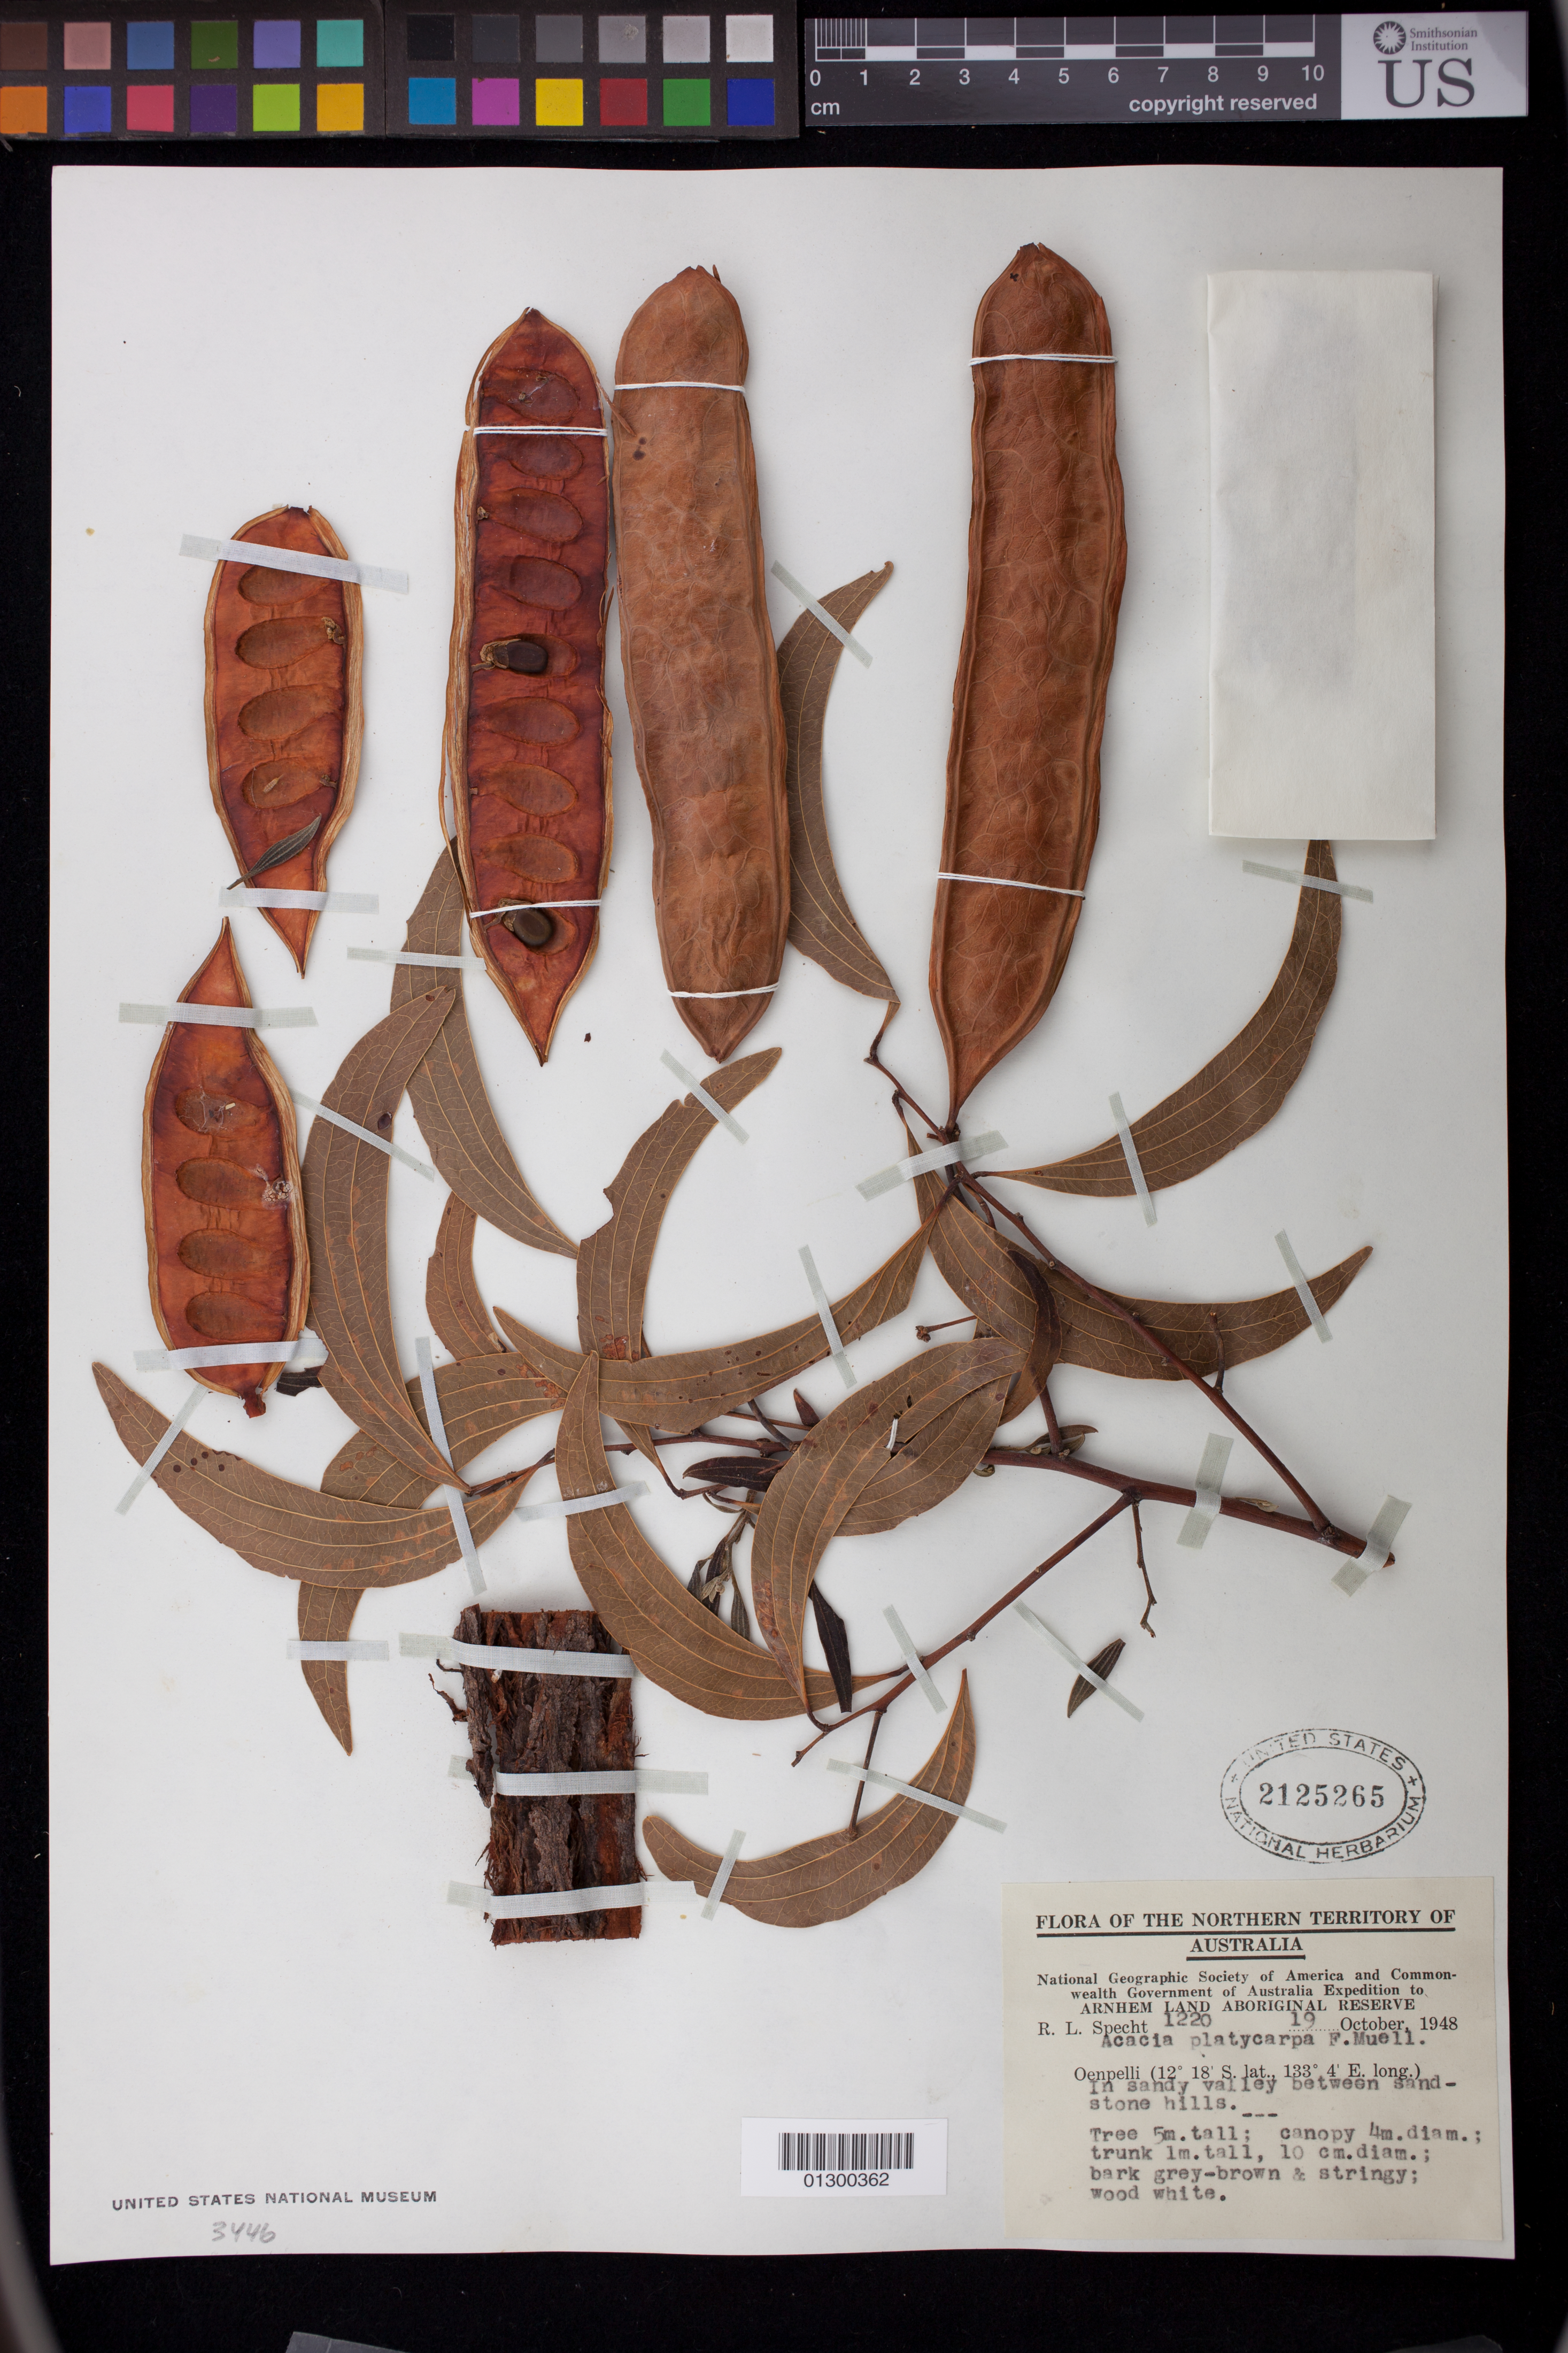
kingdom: Plantae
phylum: Tracheophyta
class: Magnoliopsida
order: Fabales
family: Fabaceae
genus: Acacia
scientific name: Acacia platycarpa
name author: F. Muell.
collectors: R. L. Specht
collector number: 1220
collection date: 1948-10-19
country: Australia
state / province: Northern Territory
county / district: West Arnhem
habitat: In sandy valley between sandstone hills.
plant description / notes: Tree 5 m. tall; canopy 4 m. diam.; trunk 1 m. tall, 10 cm. diam.; bark grey-brown and stringy; wood white.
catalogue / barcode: US 2125265